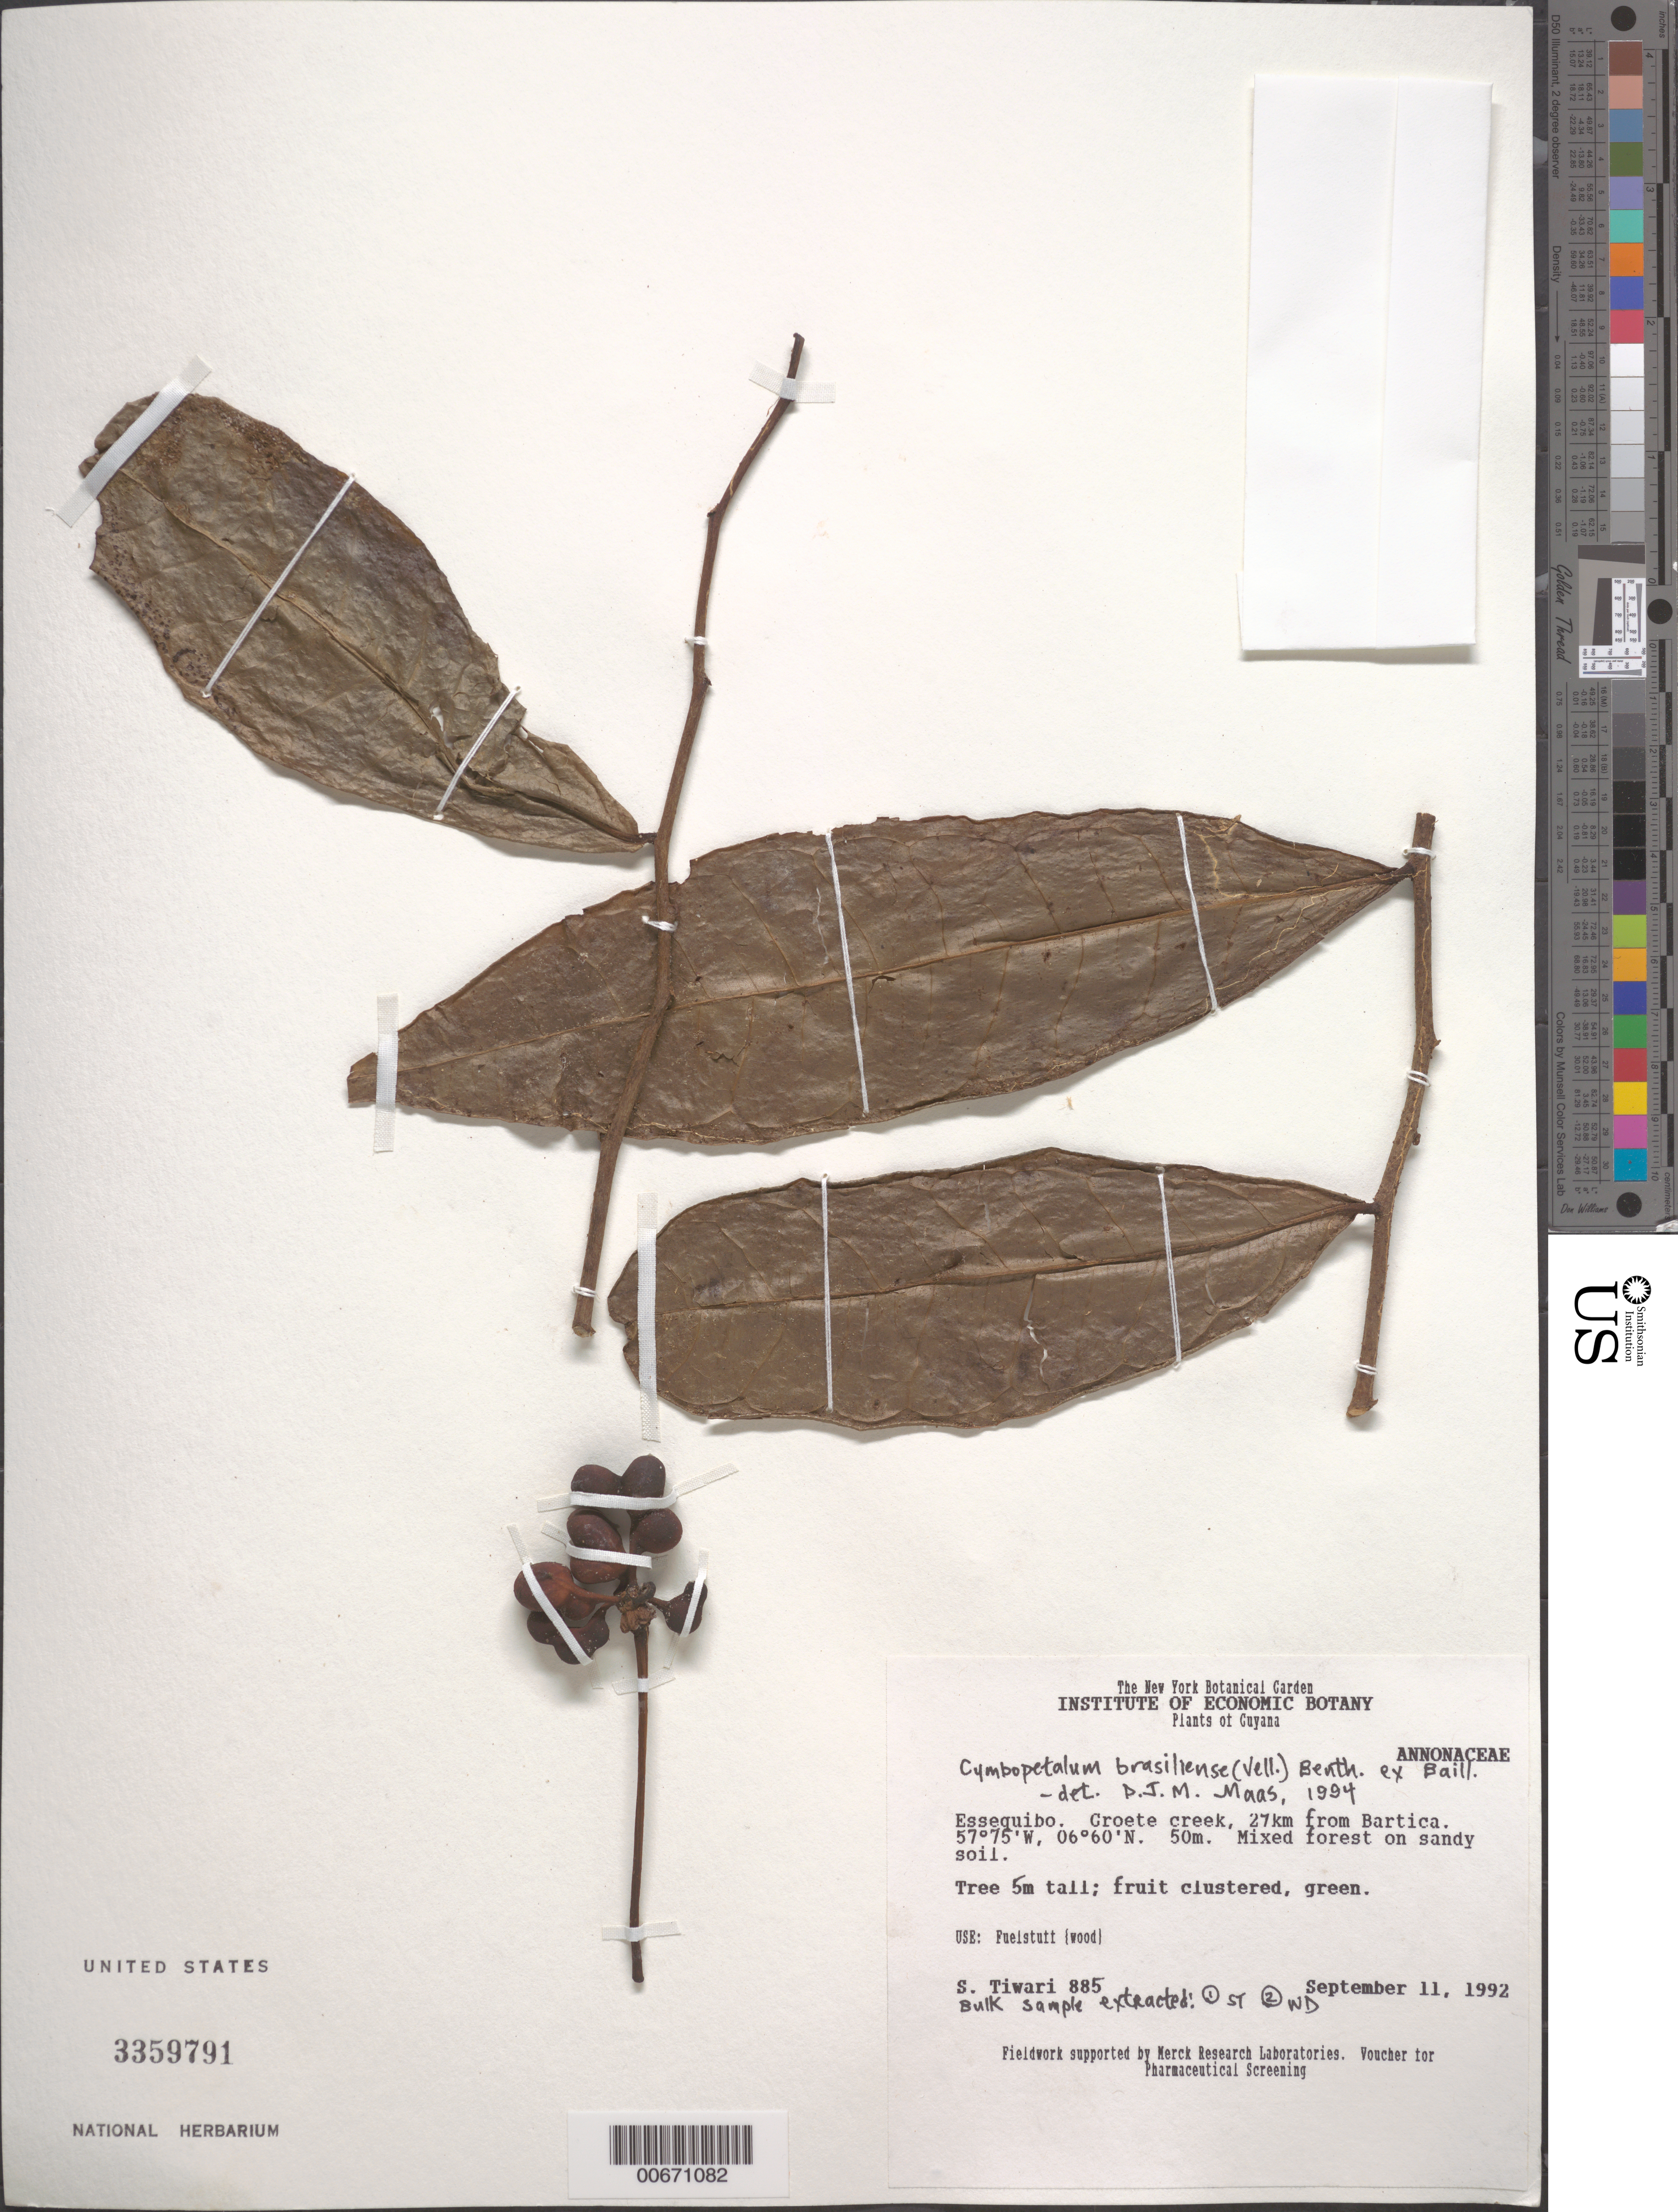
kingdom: Plantae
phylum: Tracheophyta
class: Magnoliopsida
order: Magnoliales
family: Annonaceae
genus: Cymbopetalum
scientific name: Cymbopetalum brasiliense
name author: (Vell.) Benth. ex Baill.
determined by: Maas, Paul J. M.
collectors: S. Tiwari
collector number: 885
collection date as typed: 11-Sep-92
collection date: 1992-09-11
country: Guyana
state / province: Essequibo Isl-W. Demerara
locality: Essequibo; Groete Creek, 27 km from Bartica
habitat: Mixed forest on sandy soil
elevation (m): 50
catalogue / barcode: US 3359791